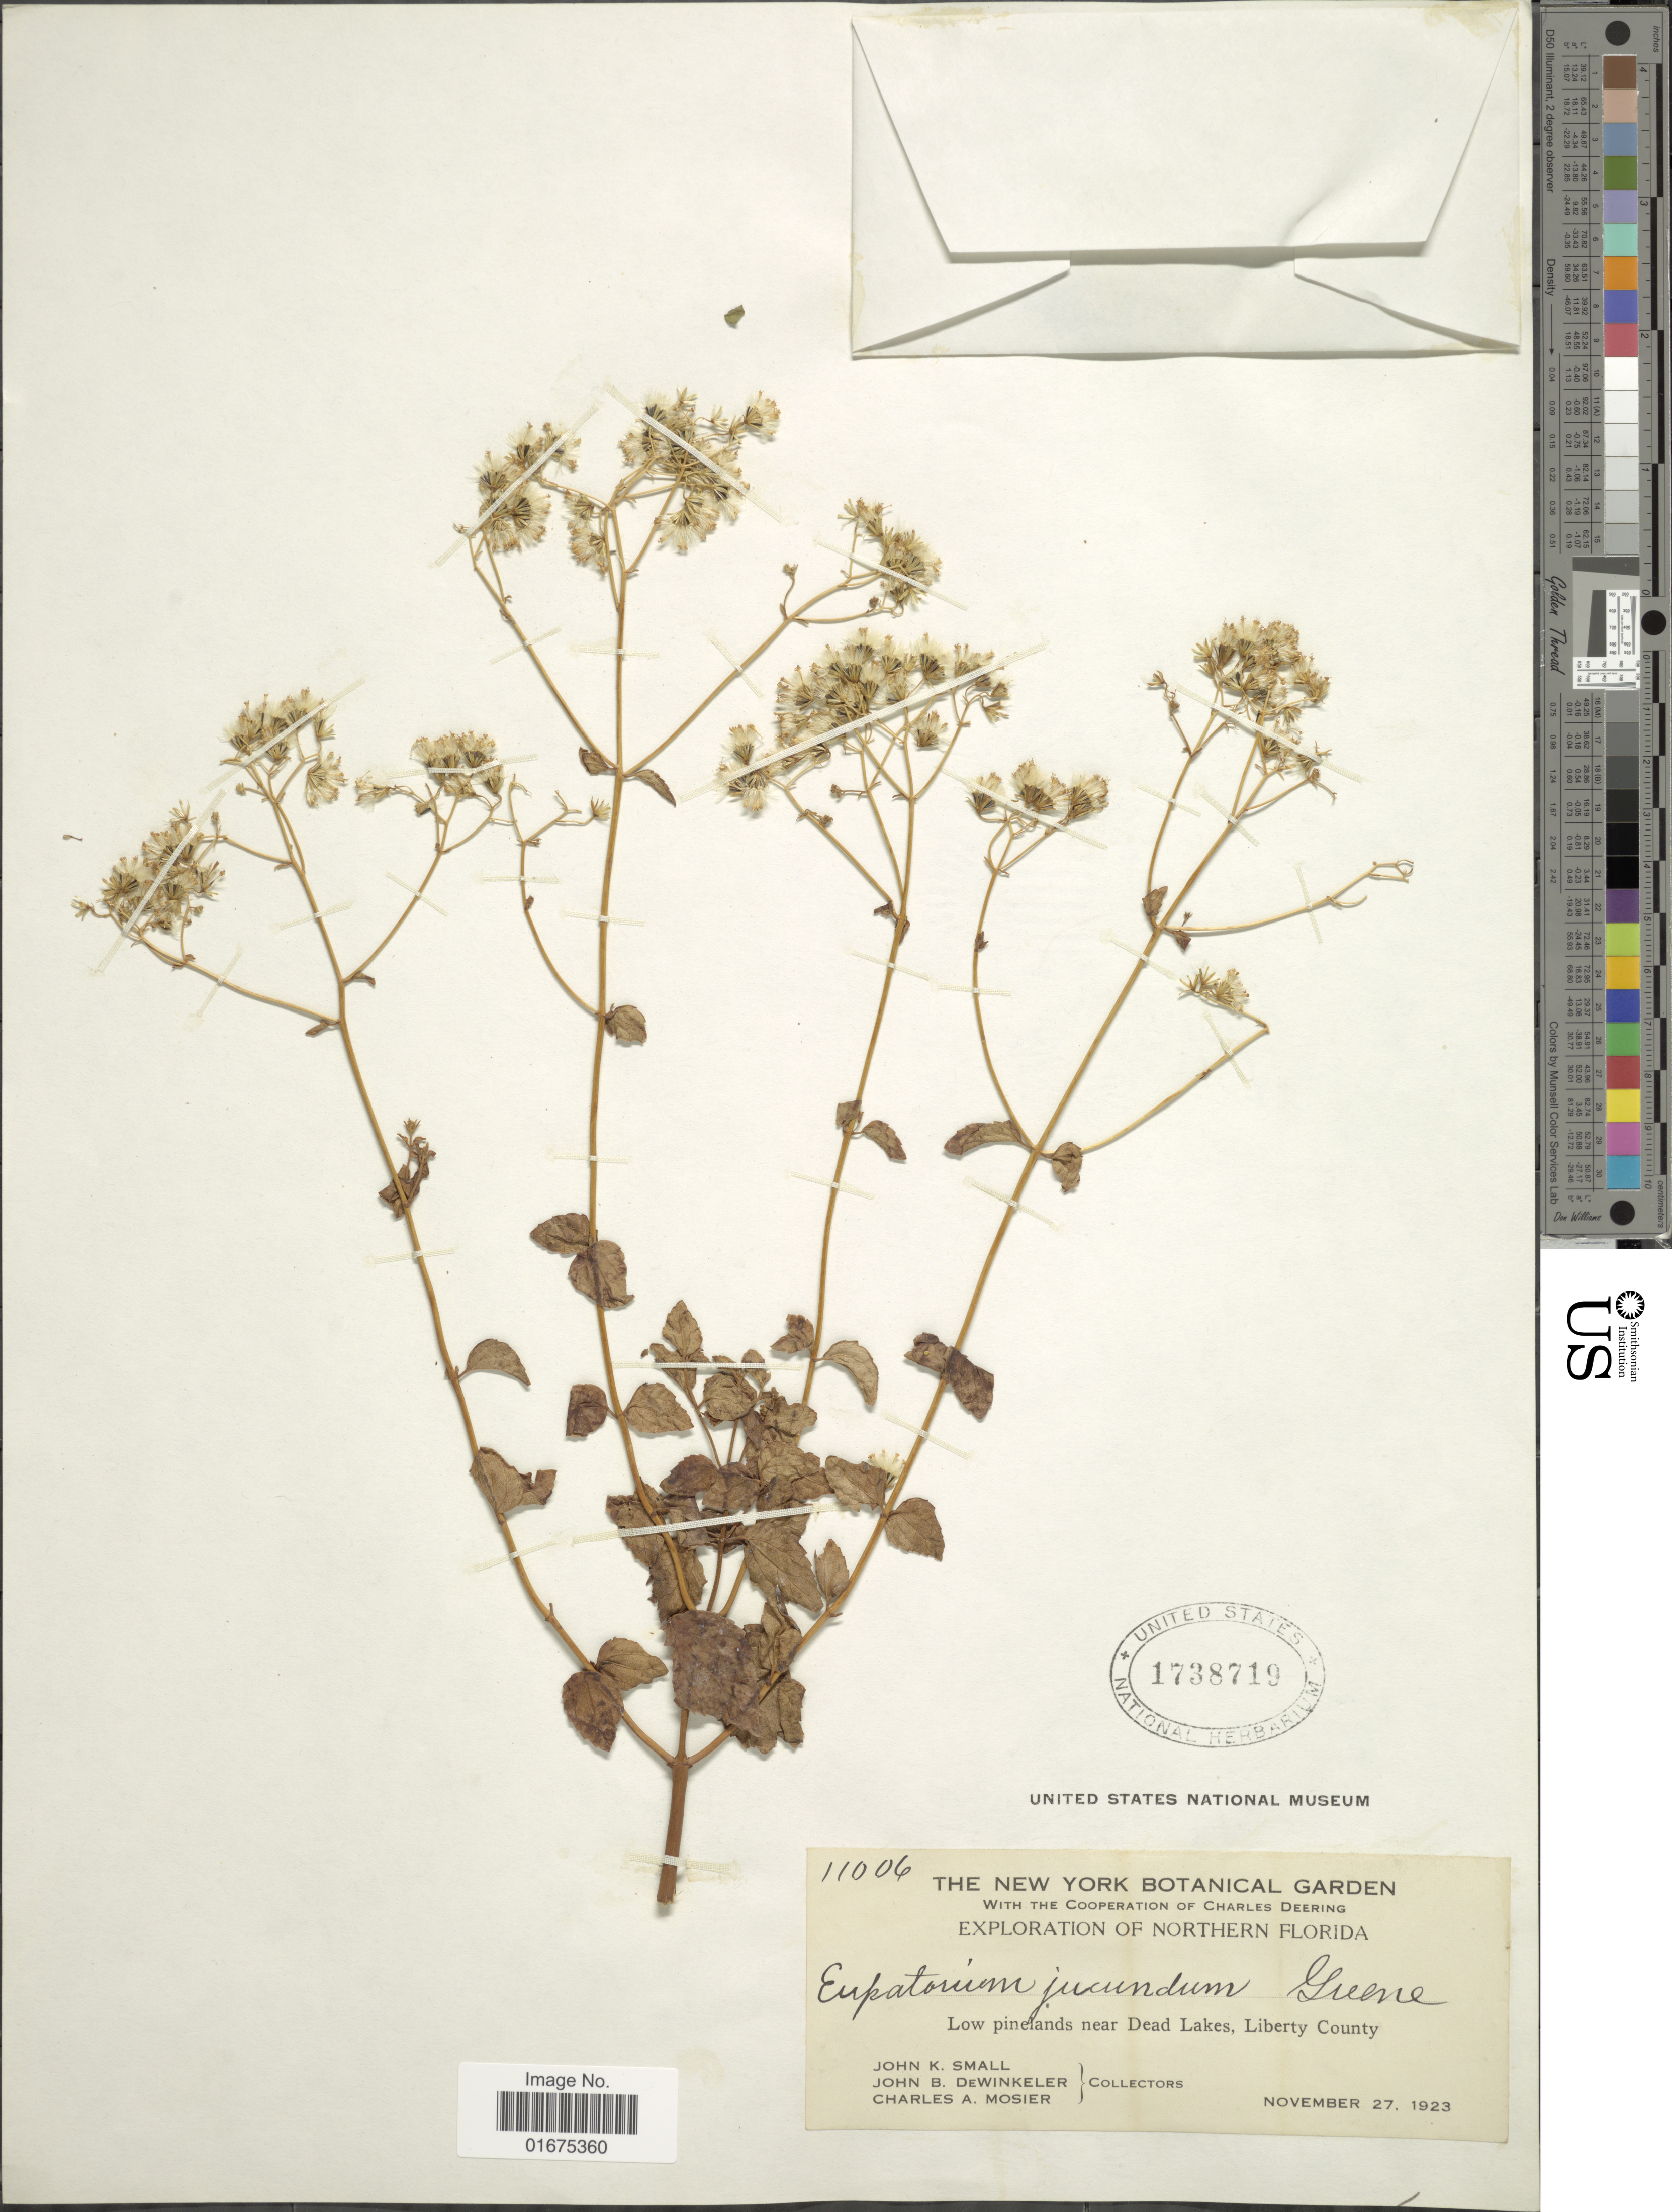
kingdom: Plantae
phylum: Tracheophyta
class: Magnoliopsida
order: Asterales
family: Asteraceae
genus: Ageratina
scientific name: Ageratina jucunda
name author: (Greene) Clewell & Wooten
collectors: J. K. Small, J. B. Dewinkeler & C. A. Mosier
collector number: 11006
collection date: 1923-11-27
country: United States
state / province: Florida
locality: Northern Flroida, Low pinelands near Dead Lakes, Liberty County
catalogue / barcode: US 1738719